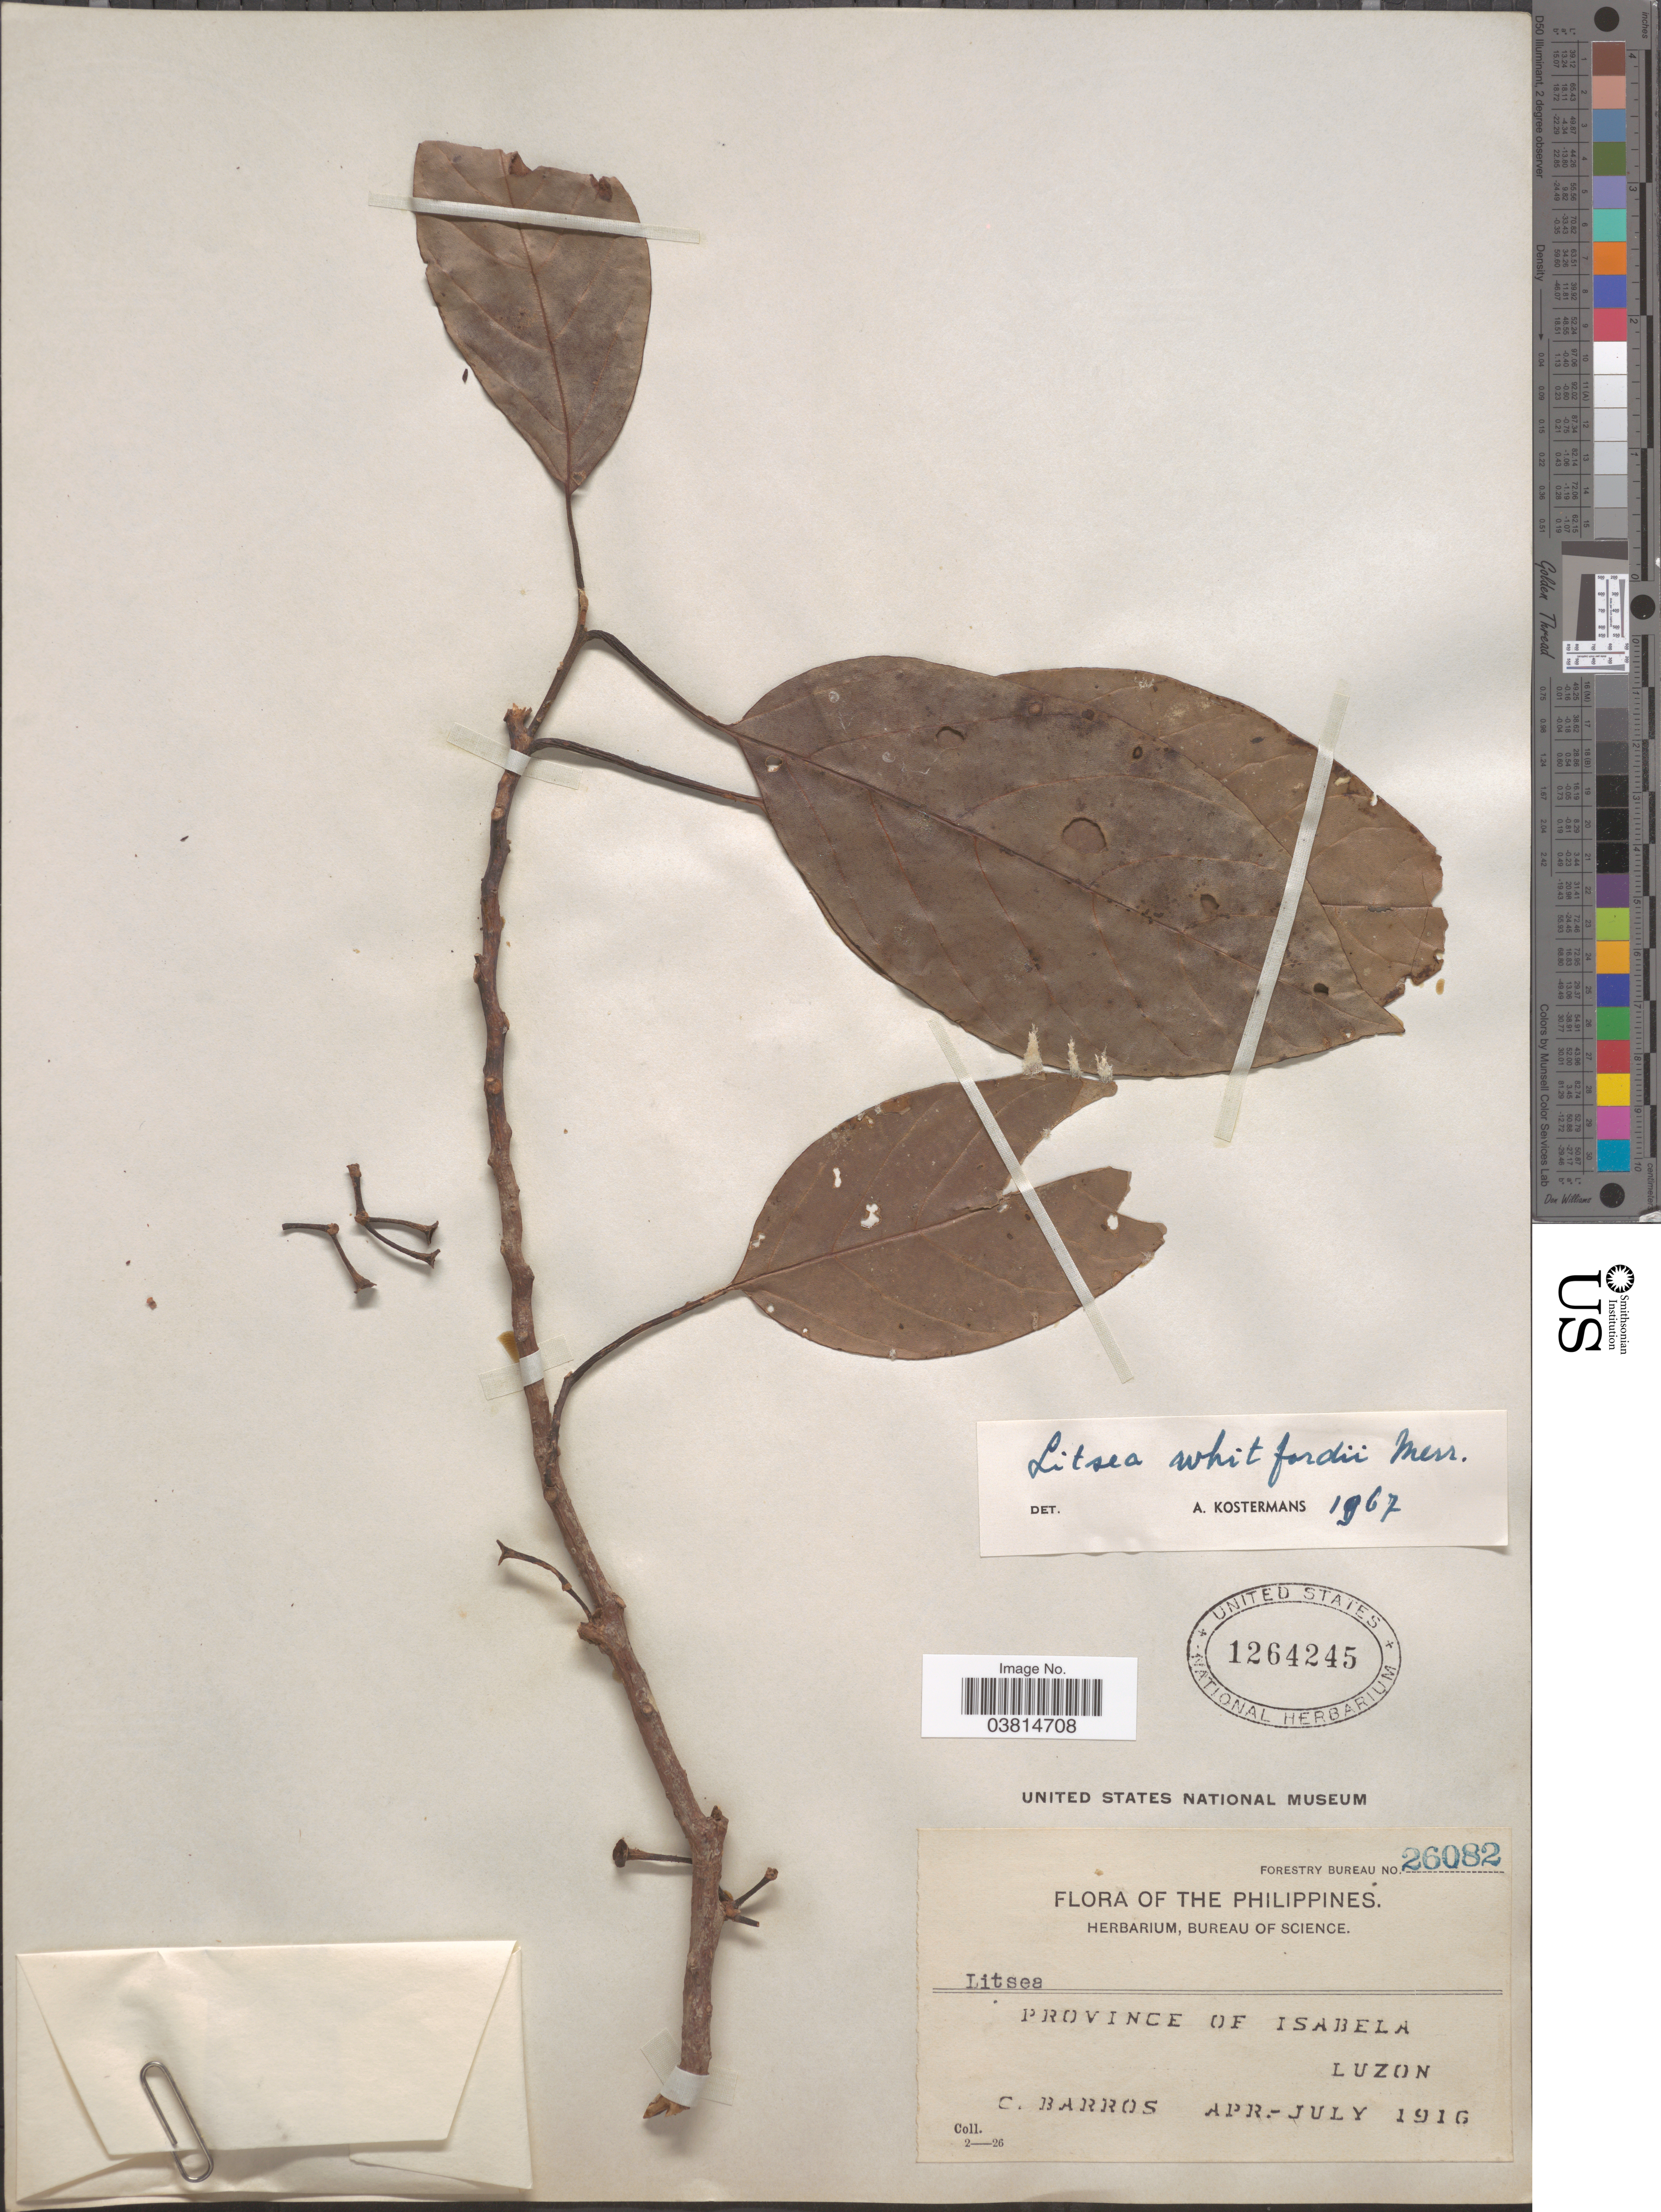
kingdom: Plantae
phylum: Tracheophyta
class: Magnoliopsida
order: Laurales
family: Lauraceae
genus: Litsea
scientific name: Litsea whitfordii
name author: Merr.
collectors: C. Barros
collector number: Forestry Bureau 26082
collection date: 1916-04/1916-07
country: Philippines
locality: Province of Isabela. Luzon.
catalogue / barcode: US 1264245